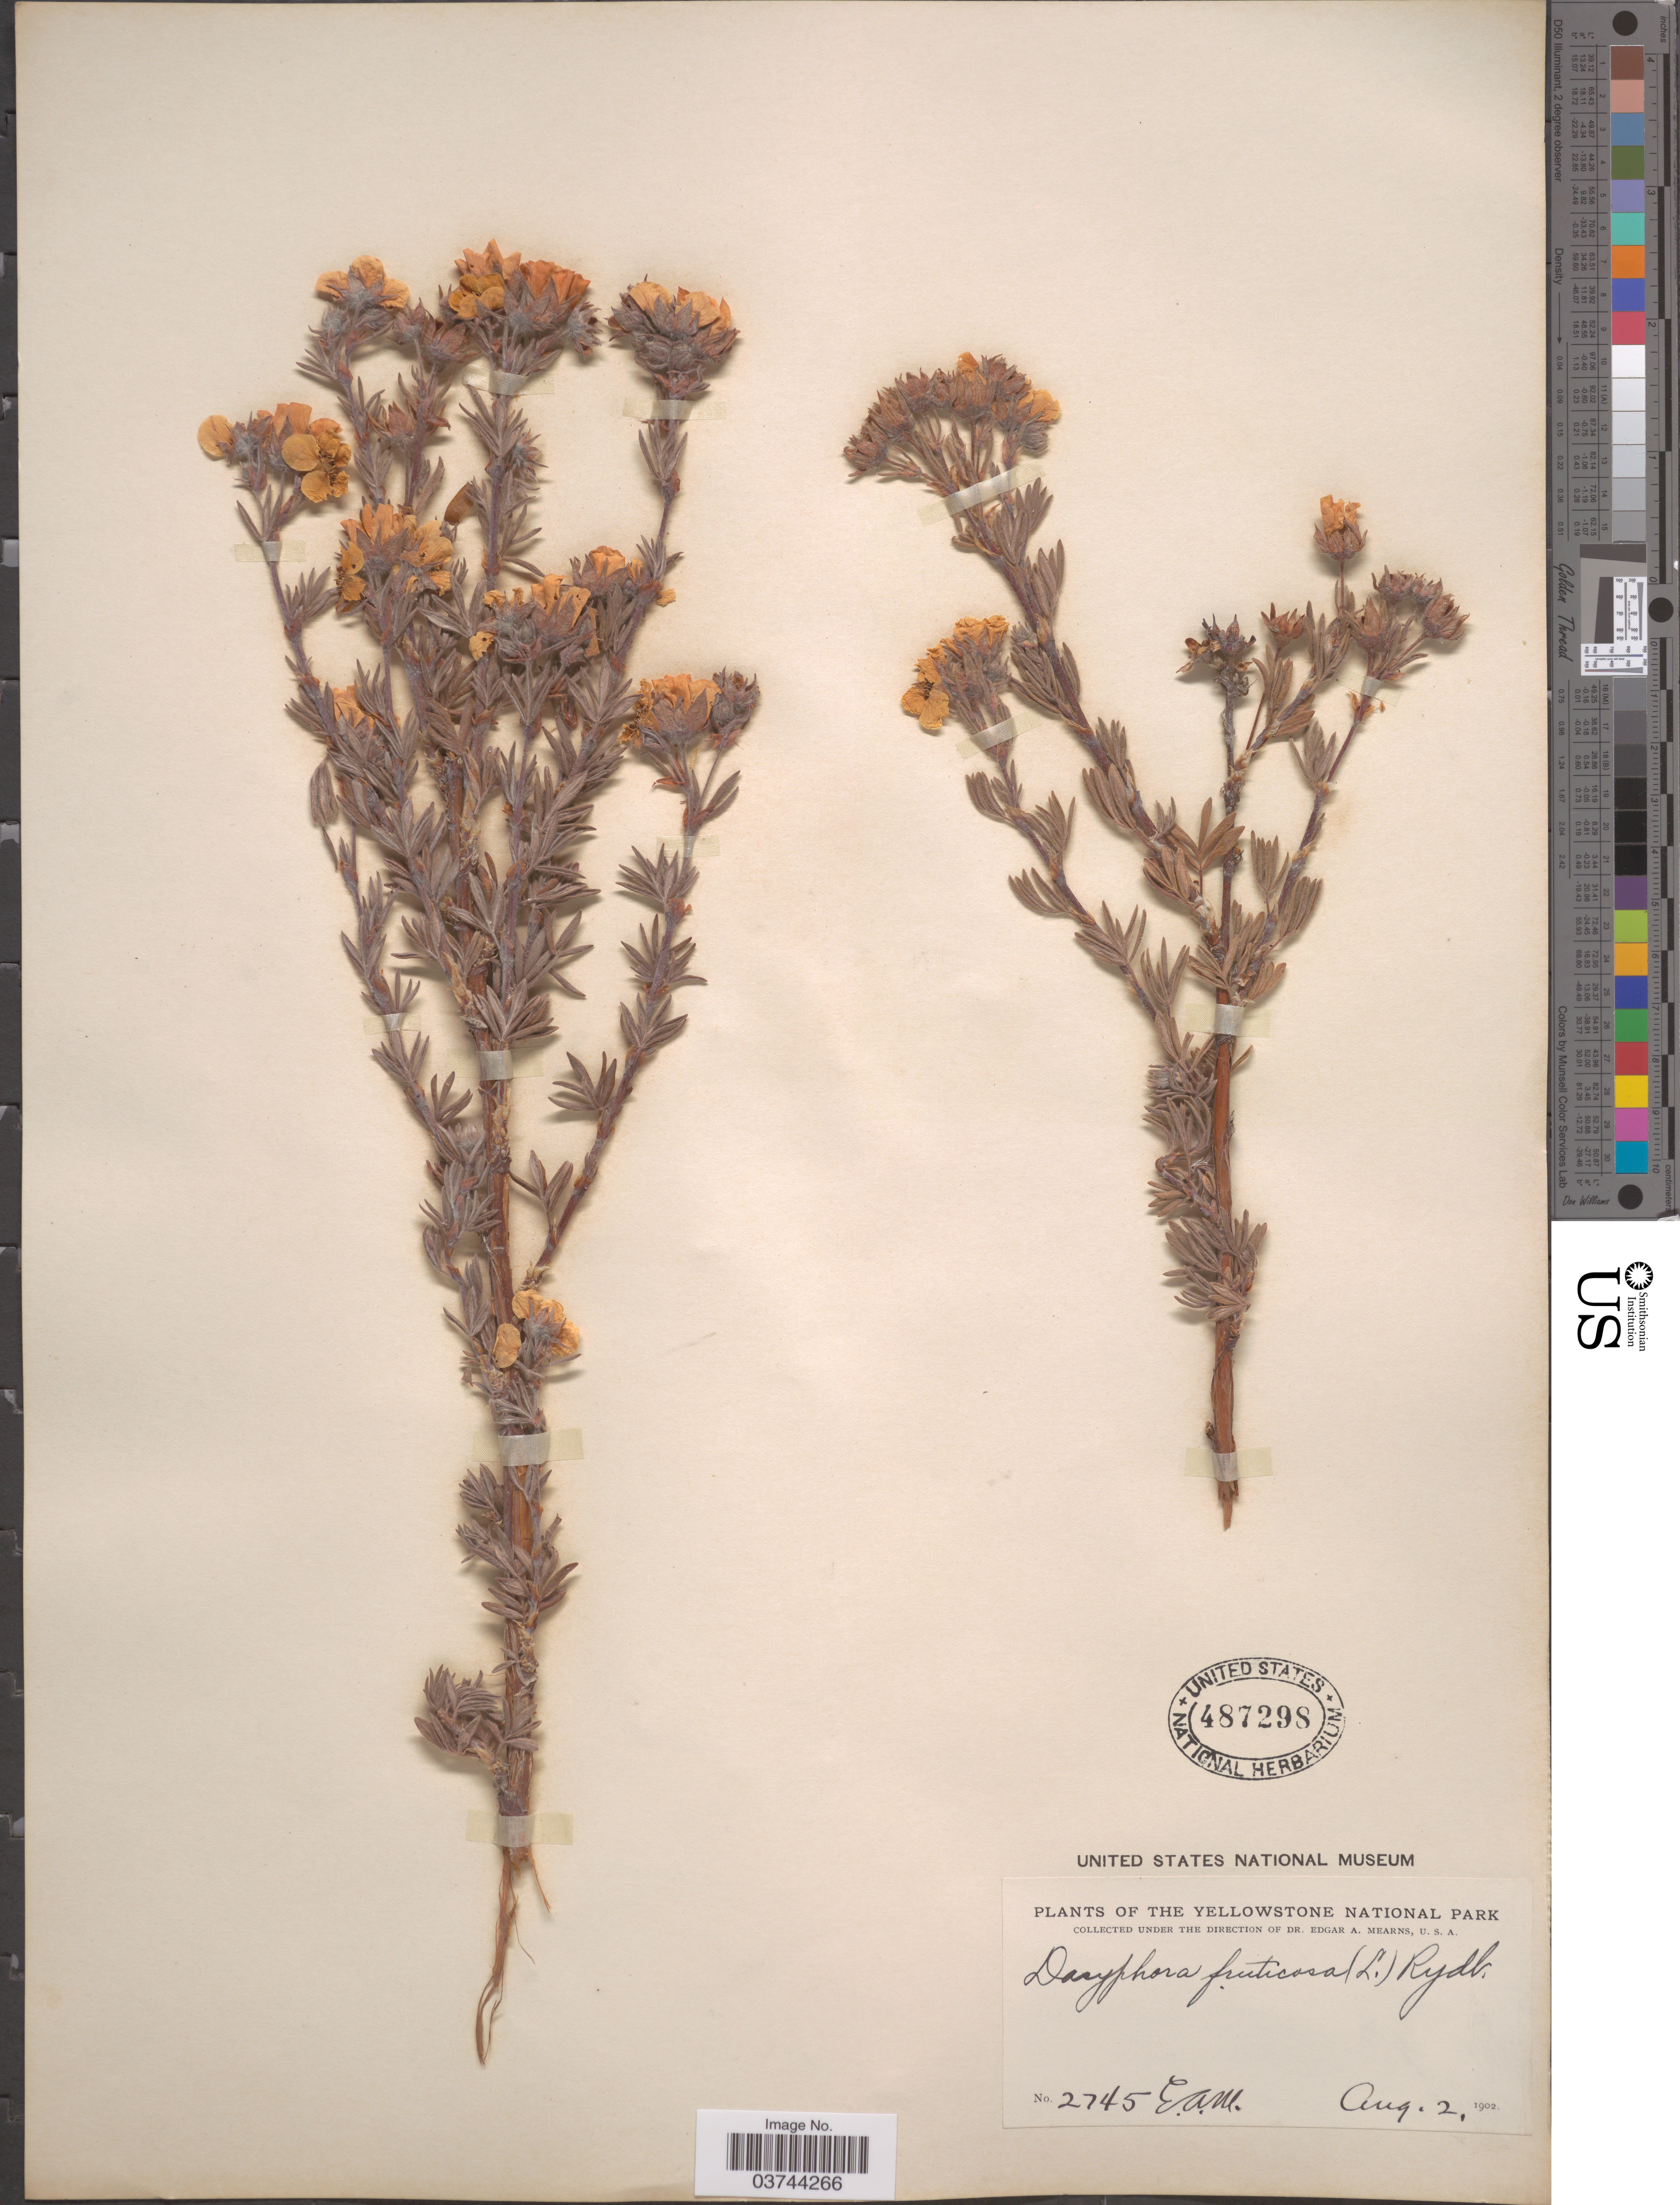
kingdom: Plantae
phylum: Tracheophyta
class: Magnoliopsida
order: Rosales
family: Rosaceae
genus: Dasiphora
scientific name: Dasiphora fruticosa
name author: (L.) Rydb.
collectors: E. A. Mearns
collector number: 2745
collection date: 1902-08-02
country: United States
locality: The Yellowstone National Park.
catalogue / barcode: US 487298